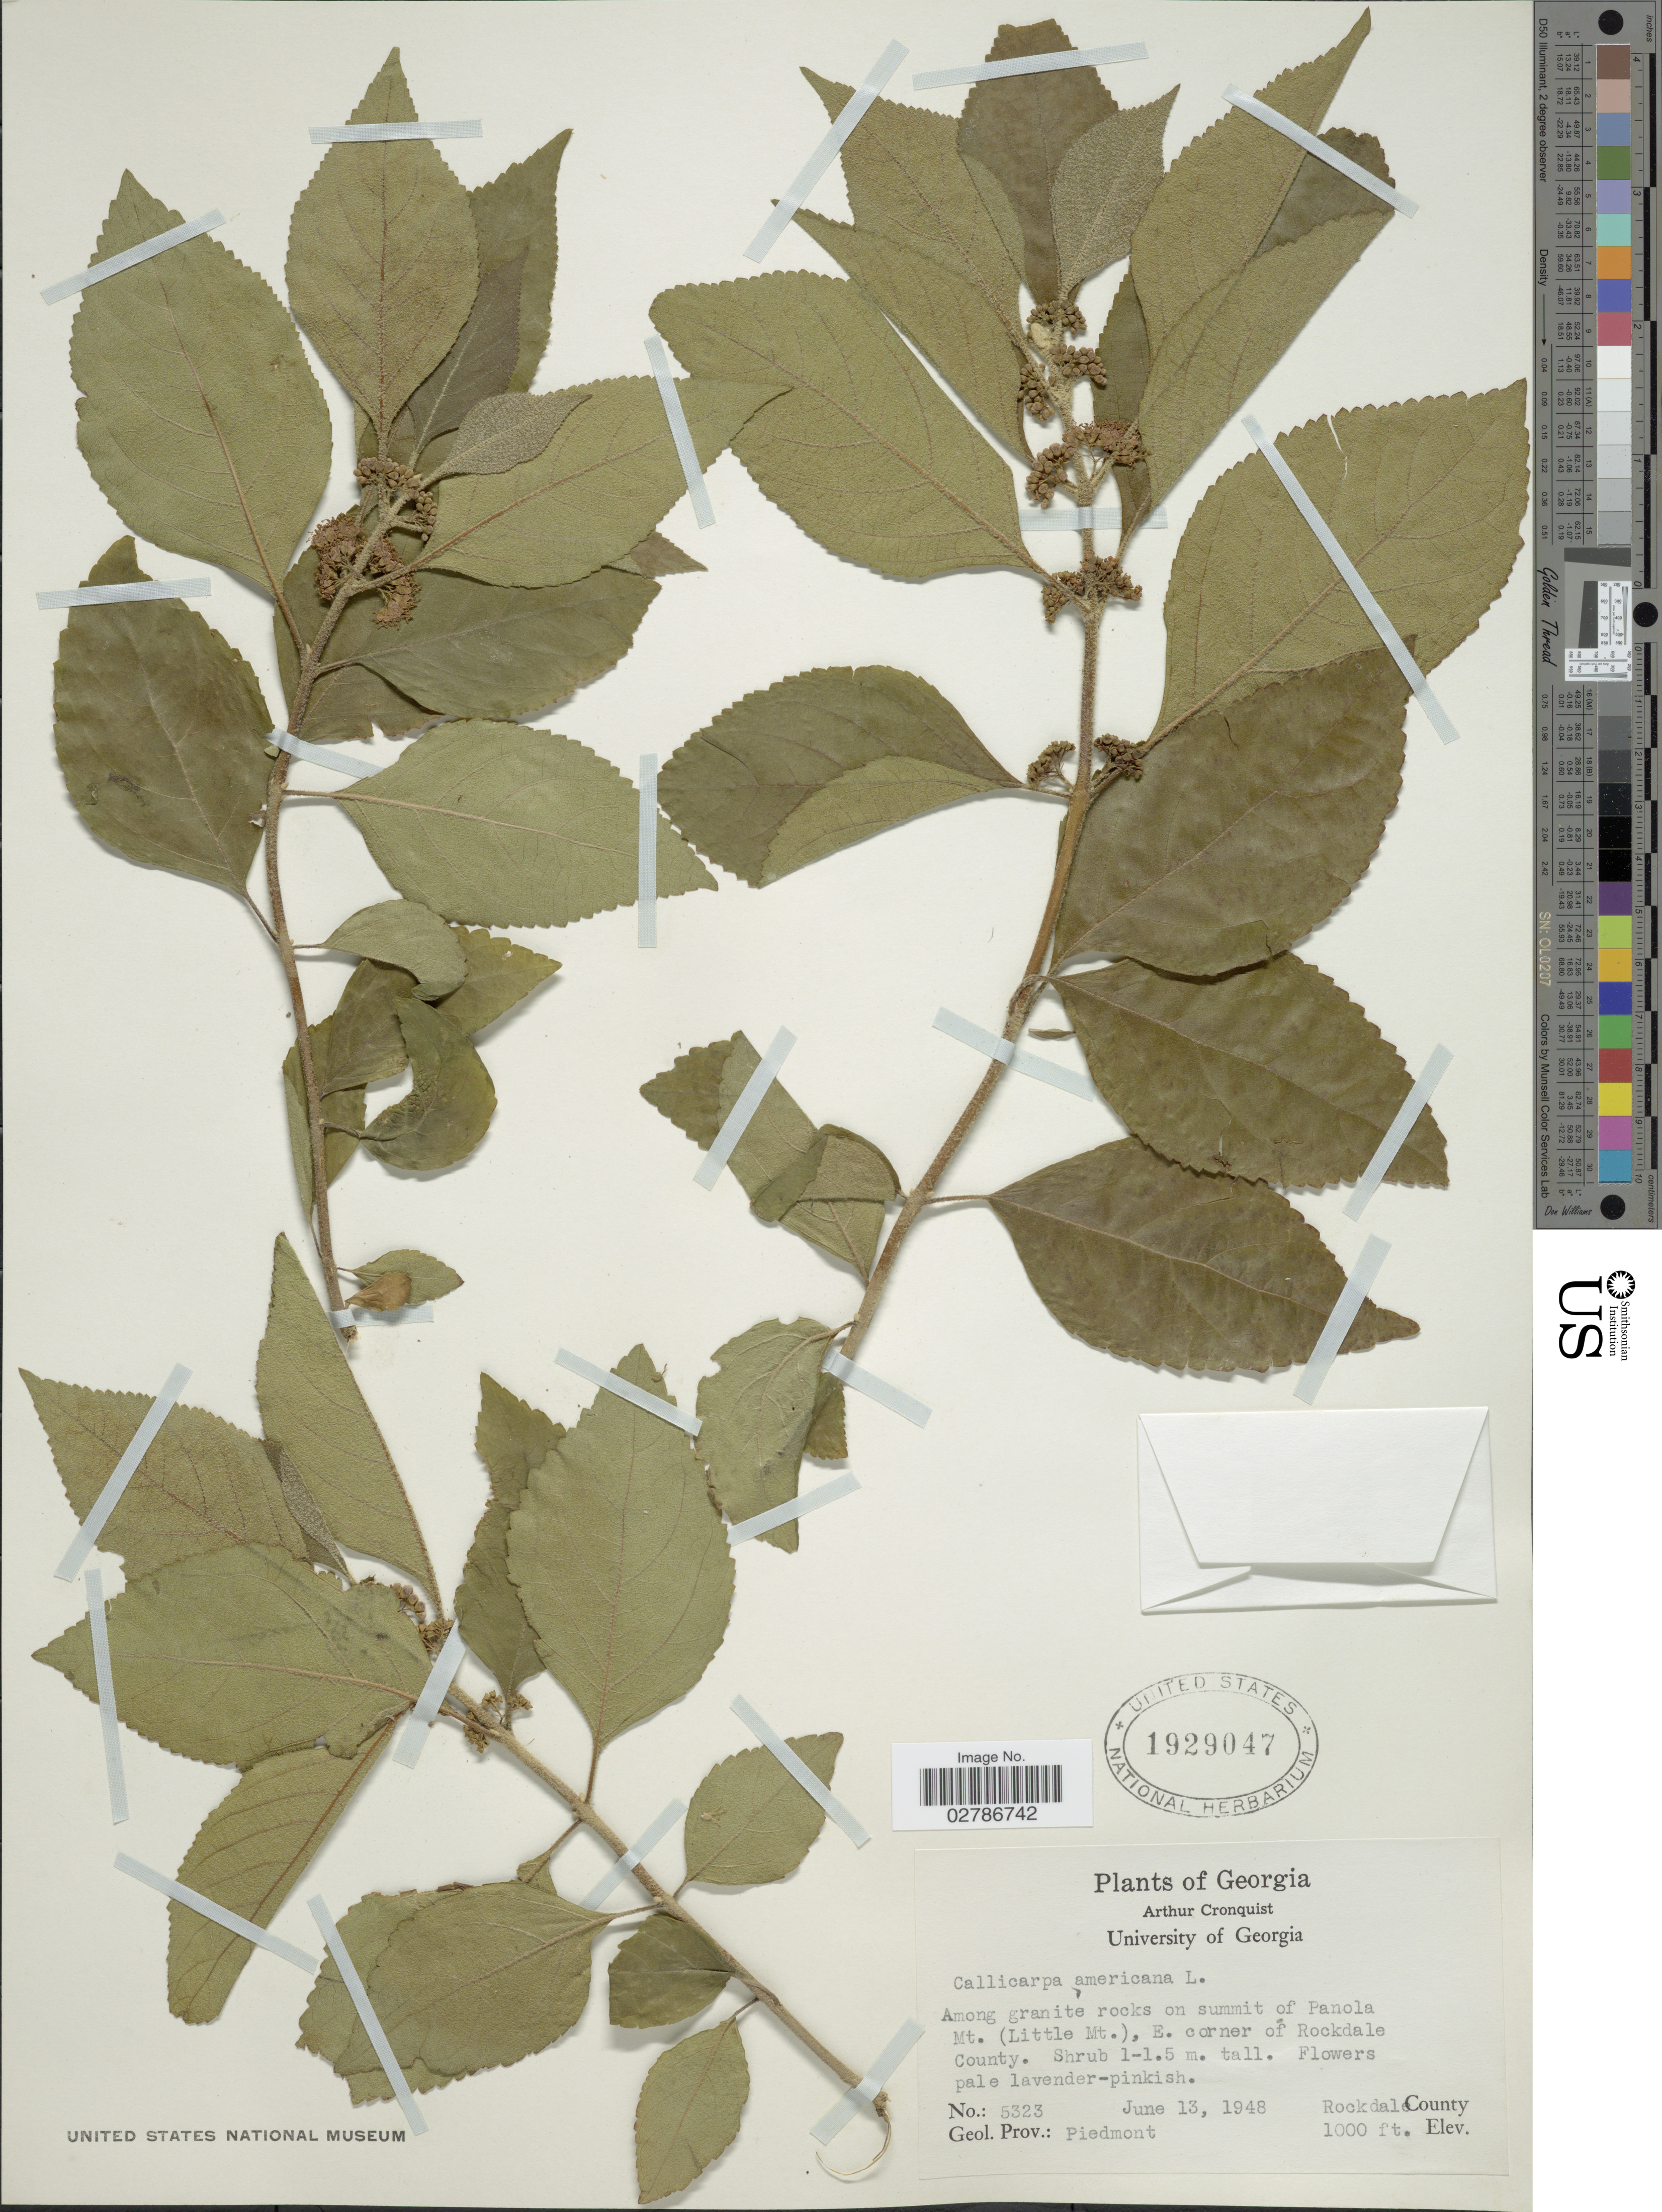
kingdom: Plantae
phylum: Tracheophyta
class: Magnoliopsida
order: Lamiales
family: Lamiaceae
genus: Callicarpa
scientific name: Callicarpa americana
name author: L.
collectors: A. J. Cronquist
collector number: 5323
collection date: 1948-06-13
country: United States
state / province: Georgia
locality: Among granite rocks on summit of Panola Mt. (Little Mt.), E. corner of Rockdale County. Rockdale County. Geol Prov.: Piedmont.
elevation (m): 305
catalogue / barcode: US 1929047